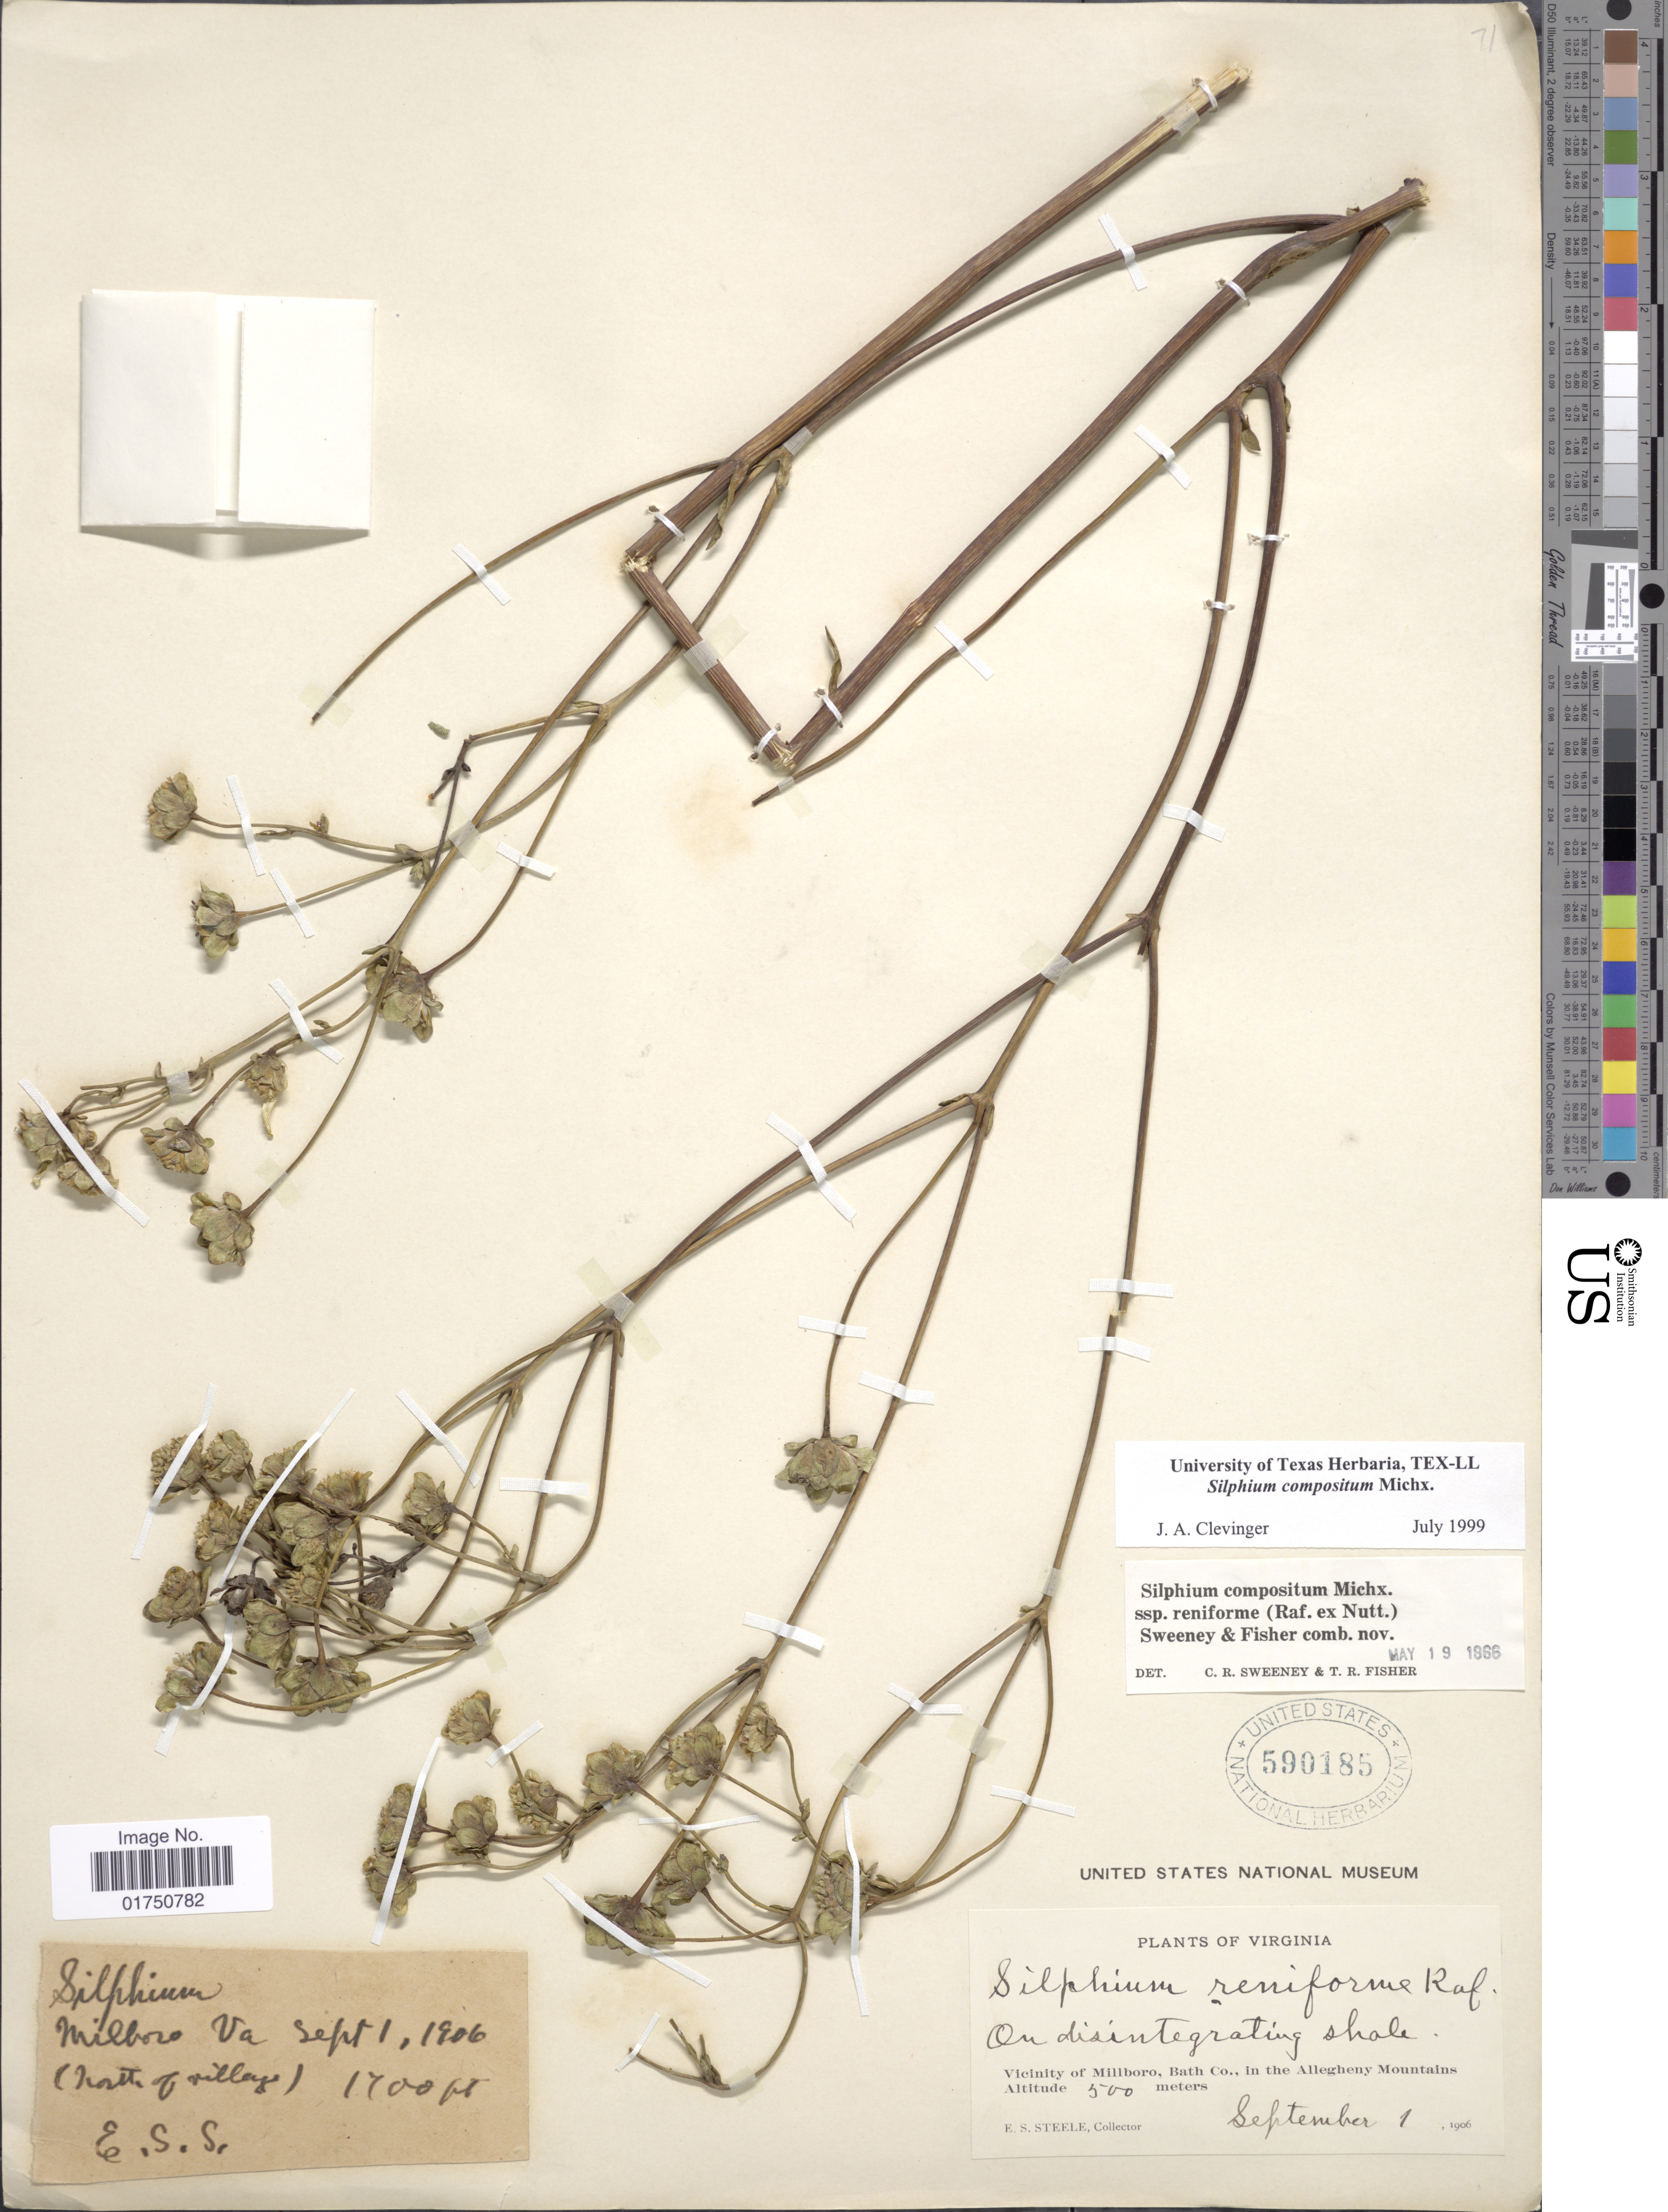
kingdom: Plantae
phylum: Tracheophyta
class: Magnoliopsida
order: Asterales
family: Asteraceae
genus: Silphium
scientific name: Silphium compositum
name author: Michx.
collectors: E. Steele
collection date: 1906-09-01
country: United States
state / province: Virginia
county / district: Bath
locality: Vicinity of Millboro, Bath Co., in the Allegheny Mountains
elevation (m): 500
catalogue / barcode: US 590185